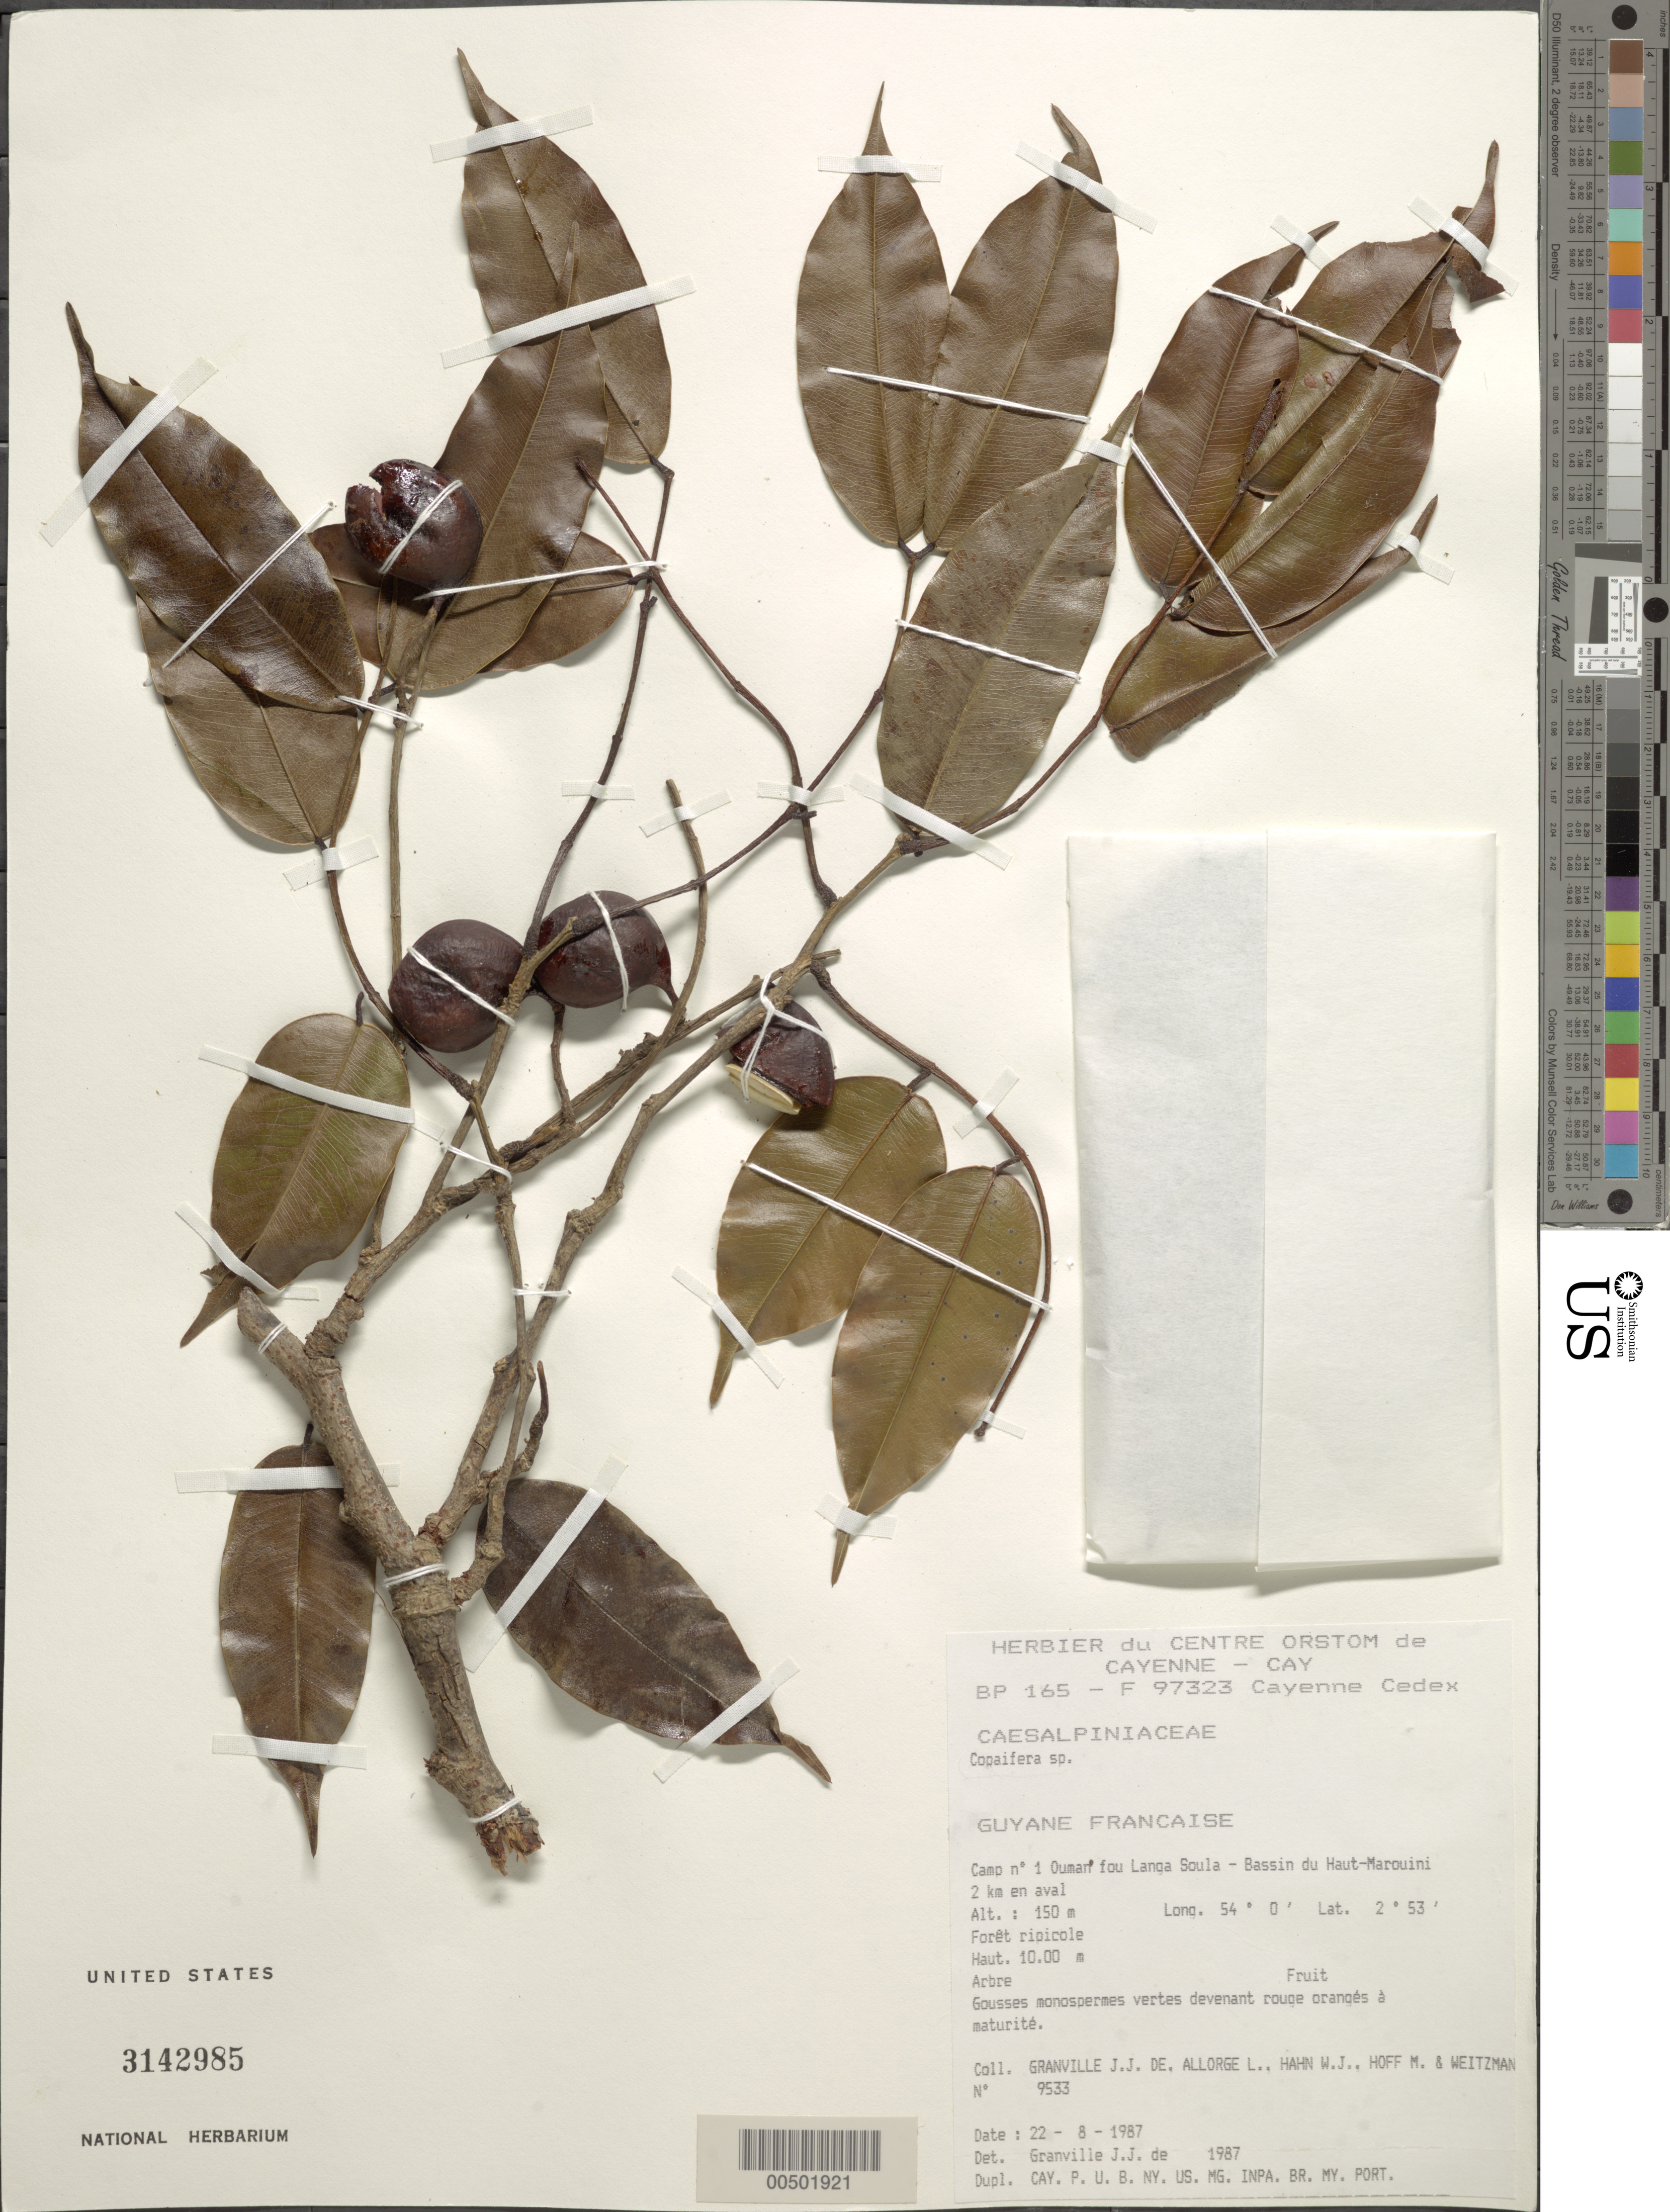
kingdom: Plantae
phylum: Tracheophyta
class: Magnoliopsida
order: Fabales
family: Fabaceae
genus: Copaifera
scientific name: Copaifera sp.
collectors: J.-J. de Granville, L. Allorge, W. J. Hahn, M. Hoff & A. L. Weitzman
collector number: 9533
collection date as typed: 22 Aug 1987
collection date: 1987-08-22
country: French Guiana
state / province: Saint-Laurent-du-Maroni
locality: Camp 1 ouman fou langa coula - bassin du haut-marouini 2 km an aval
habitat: Foret ripicole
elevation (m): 150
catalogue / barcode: US 3142985